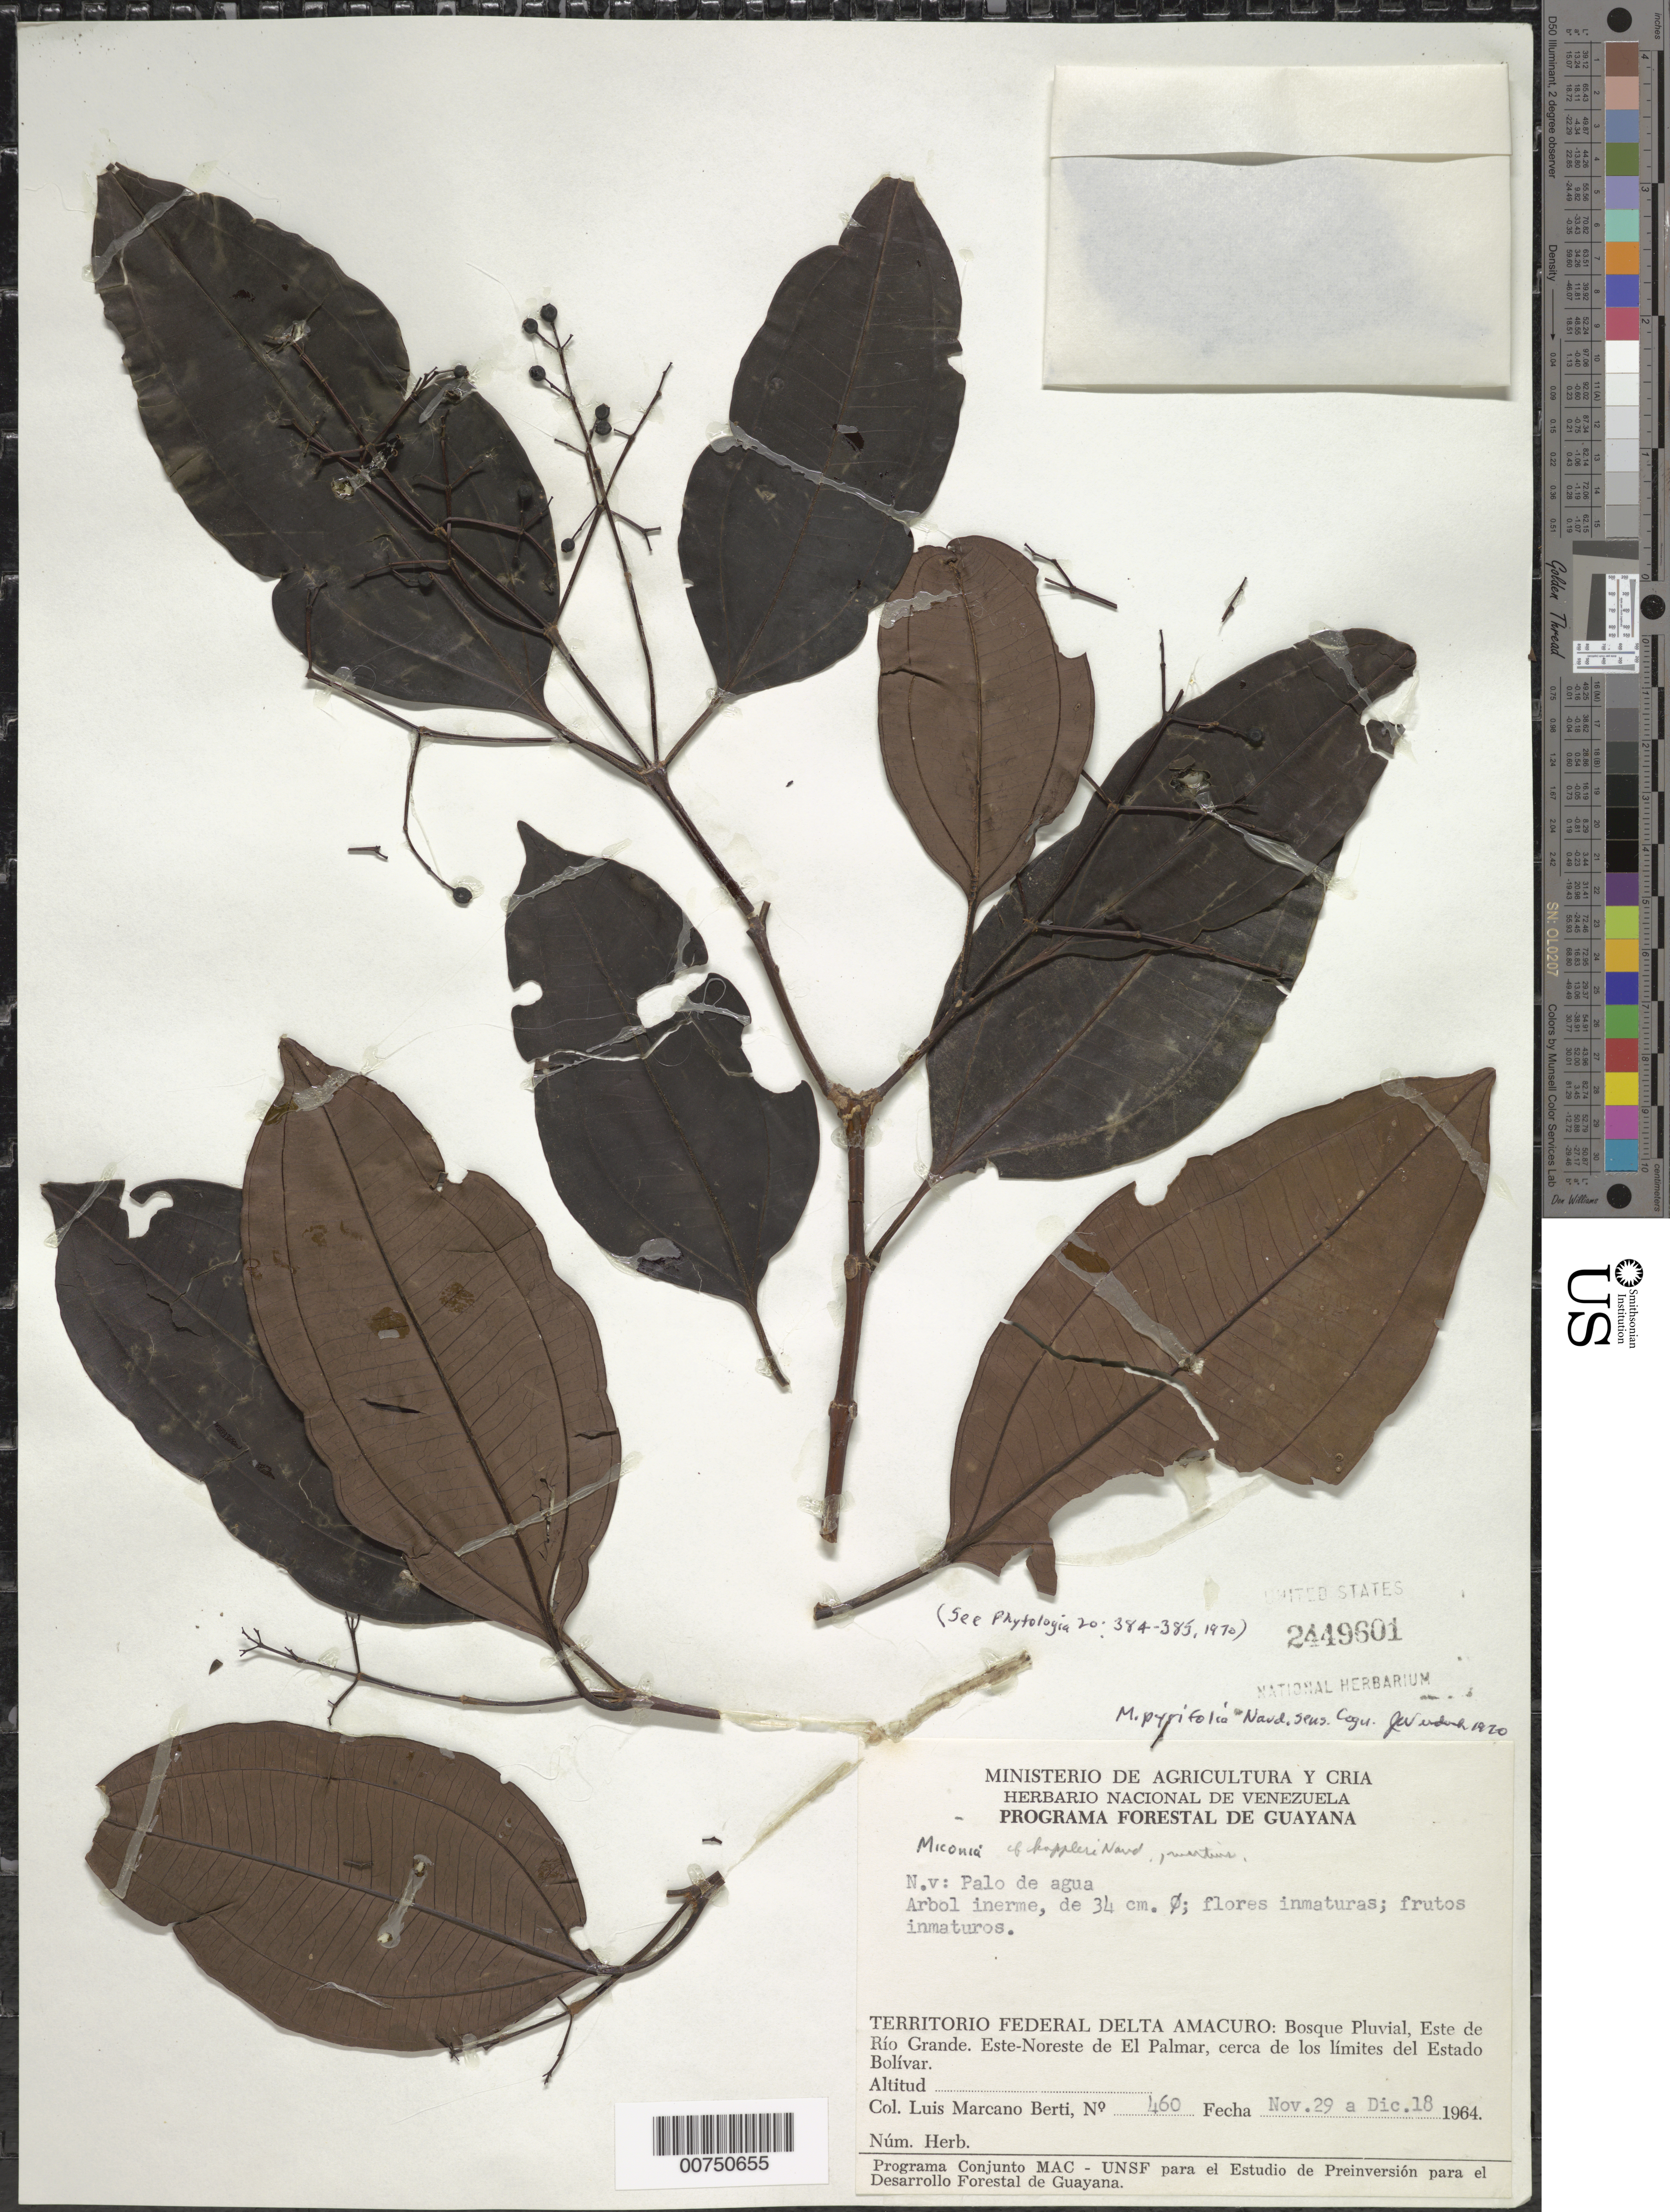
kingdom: Plantae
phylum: Tracheophyta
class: Magnoliopsida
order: Myrtales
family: Melastomataceae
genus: Miconia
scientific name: Miconia pyrifolia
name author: Naudin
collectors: L. Marcano-Berti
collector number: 460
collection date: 1964-11-29/1964-12-18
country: Venezuela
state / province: Delta Amacuro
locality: Territorio Federal Delta Amacuro: Bosque Pluvial, Este de Río Grande, Este-Noreste de El Palmar, cerca de los límites del Estado Bolívar.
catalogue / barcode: US 2449601